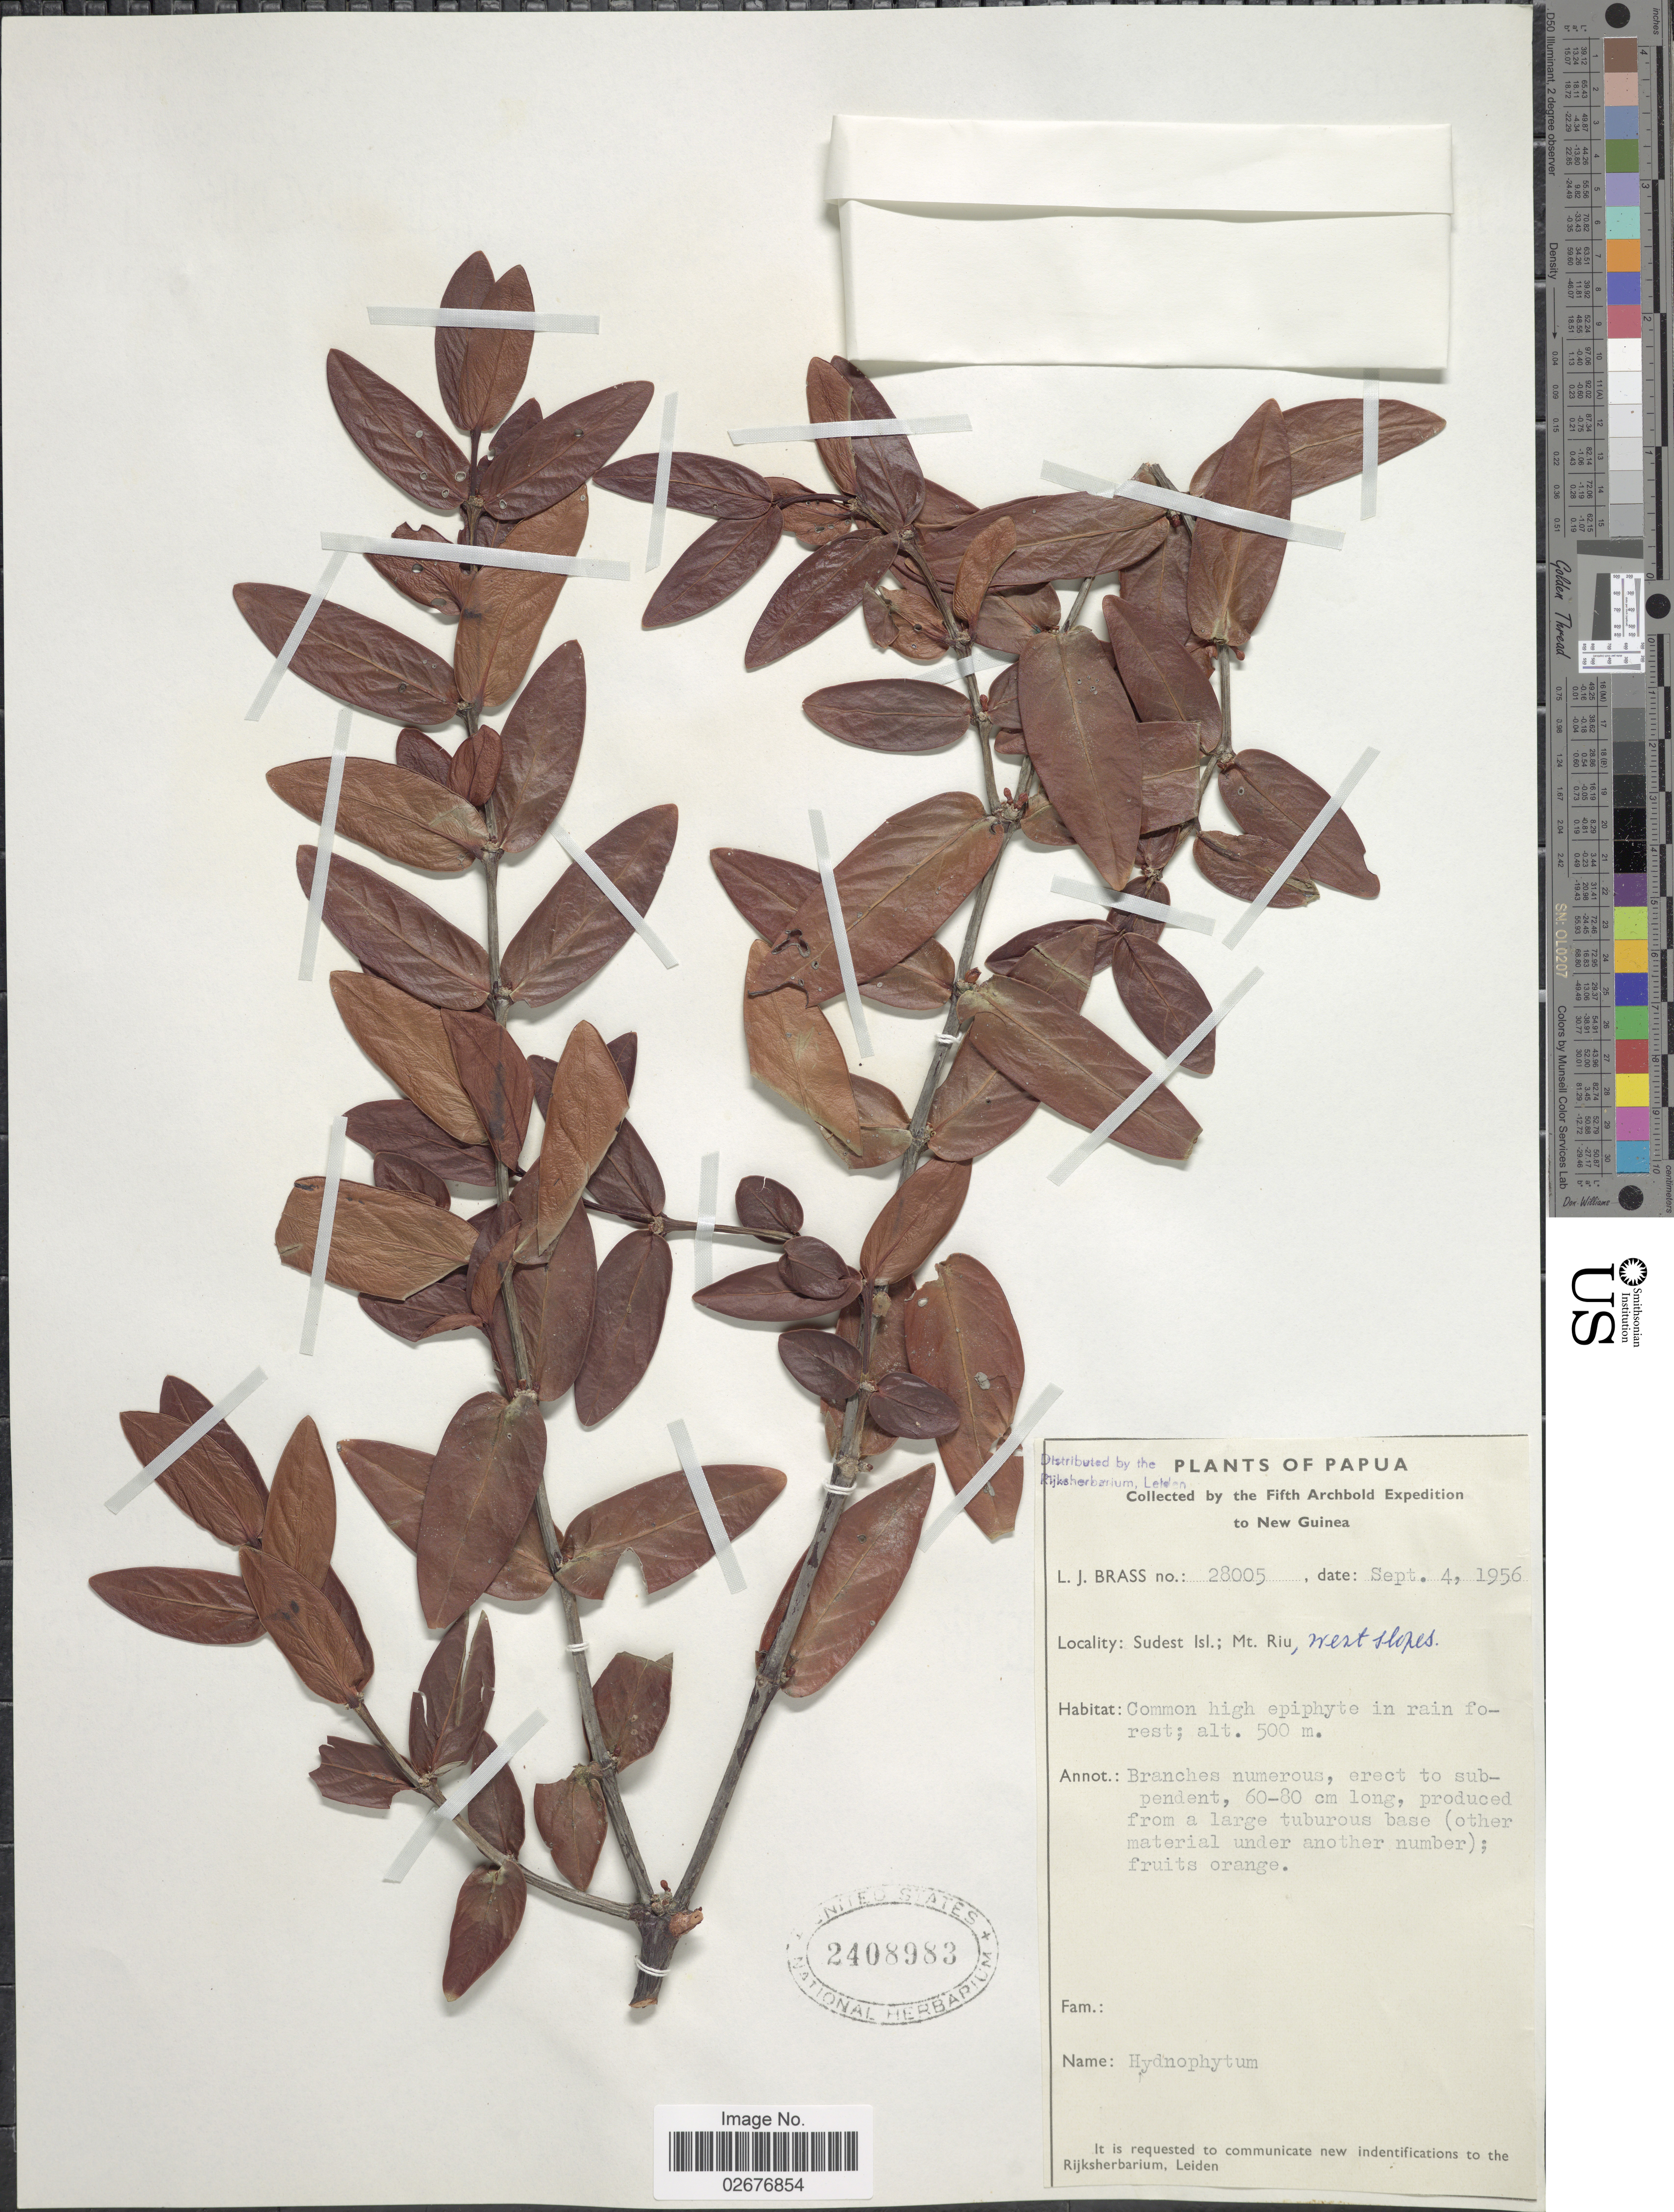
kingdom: Plantae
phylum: Tracheophyta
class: Magnoliopsida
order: Gentianales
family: Rubiaceae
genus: Hydnophytum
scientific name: Hydnophytum sp.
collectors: L. J. Brass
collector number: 28005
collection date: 1956-09-04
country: Papua New Guinea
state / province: Milne Bay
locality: Papua, Sudest Isl., Mt. Riu, West Slopes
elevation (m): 500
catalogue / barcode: US 2408983